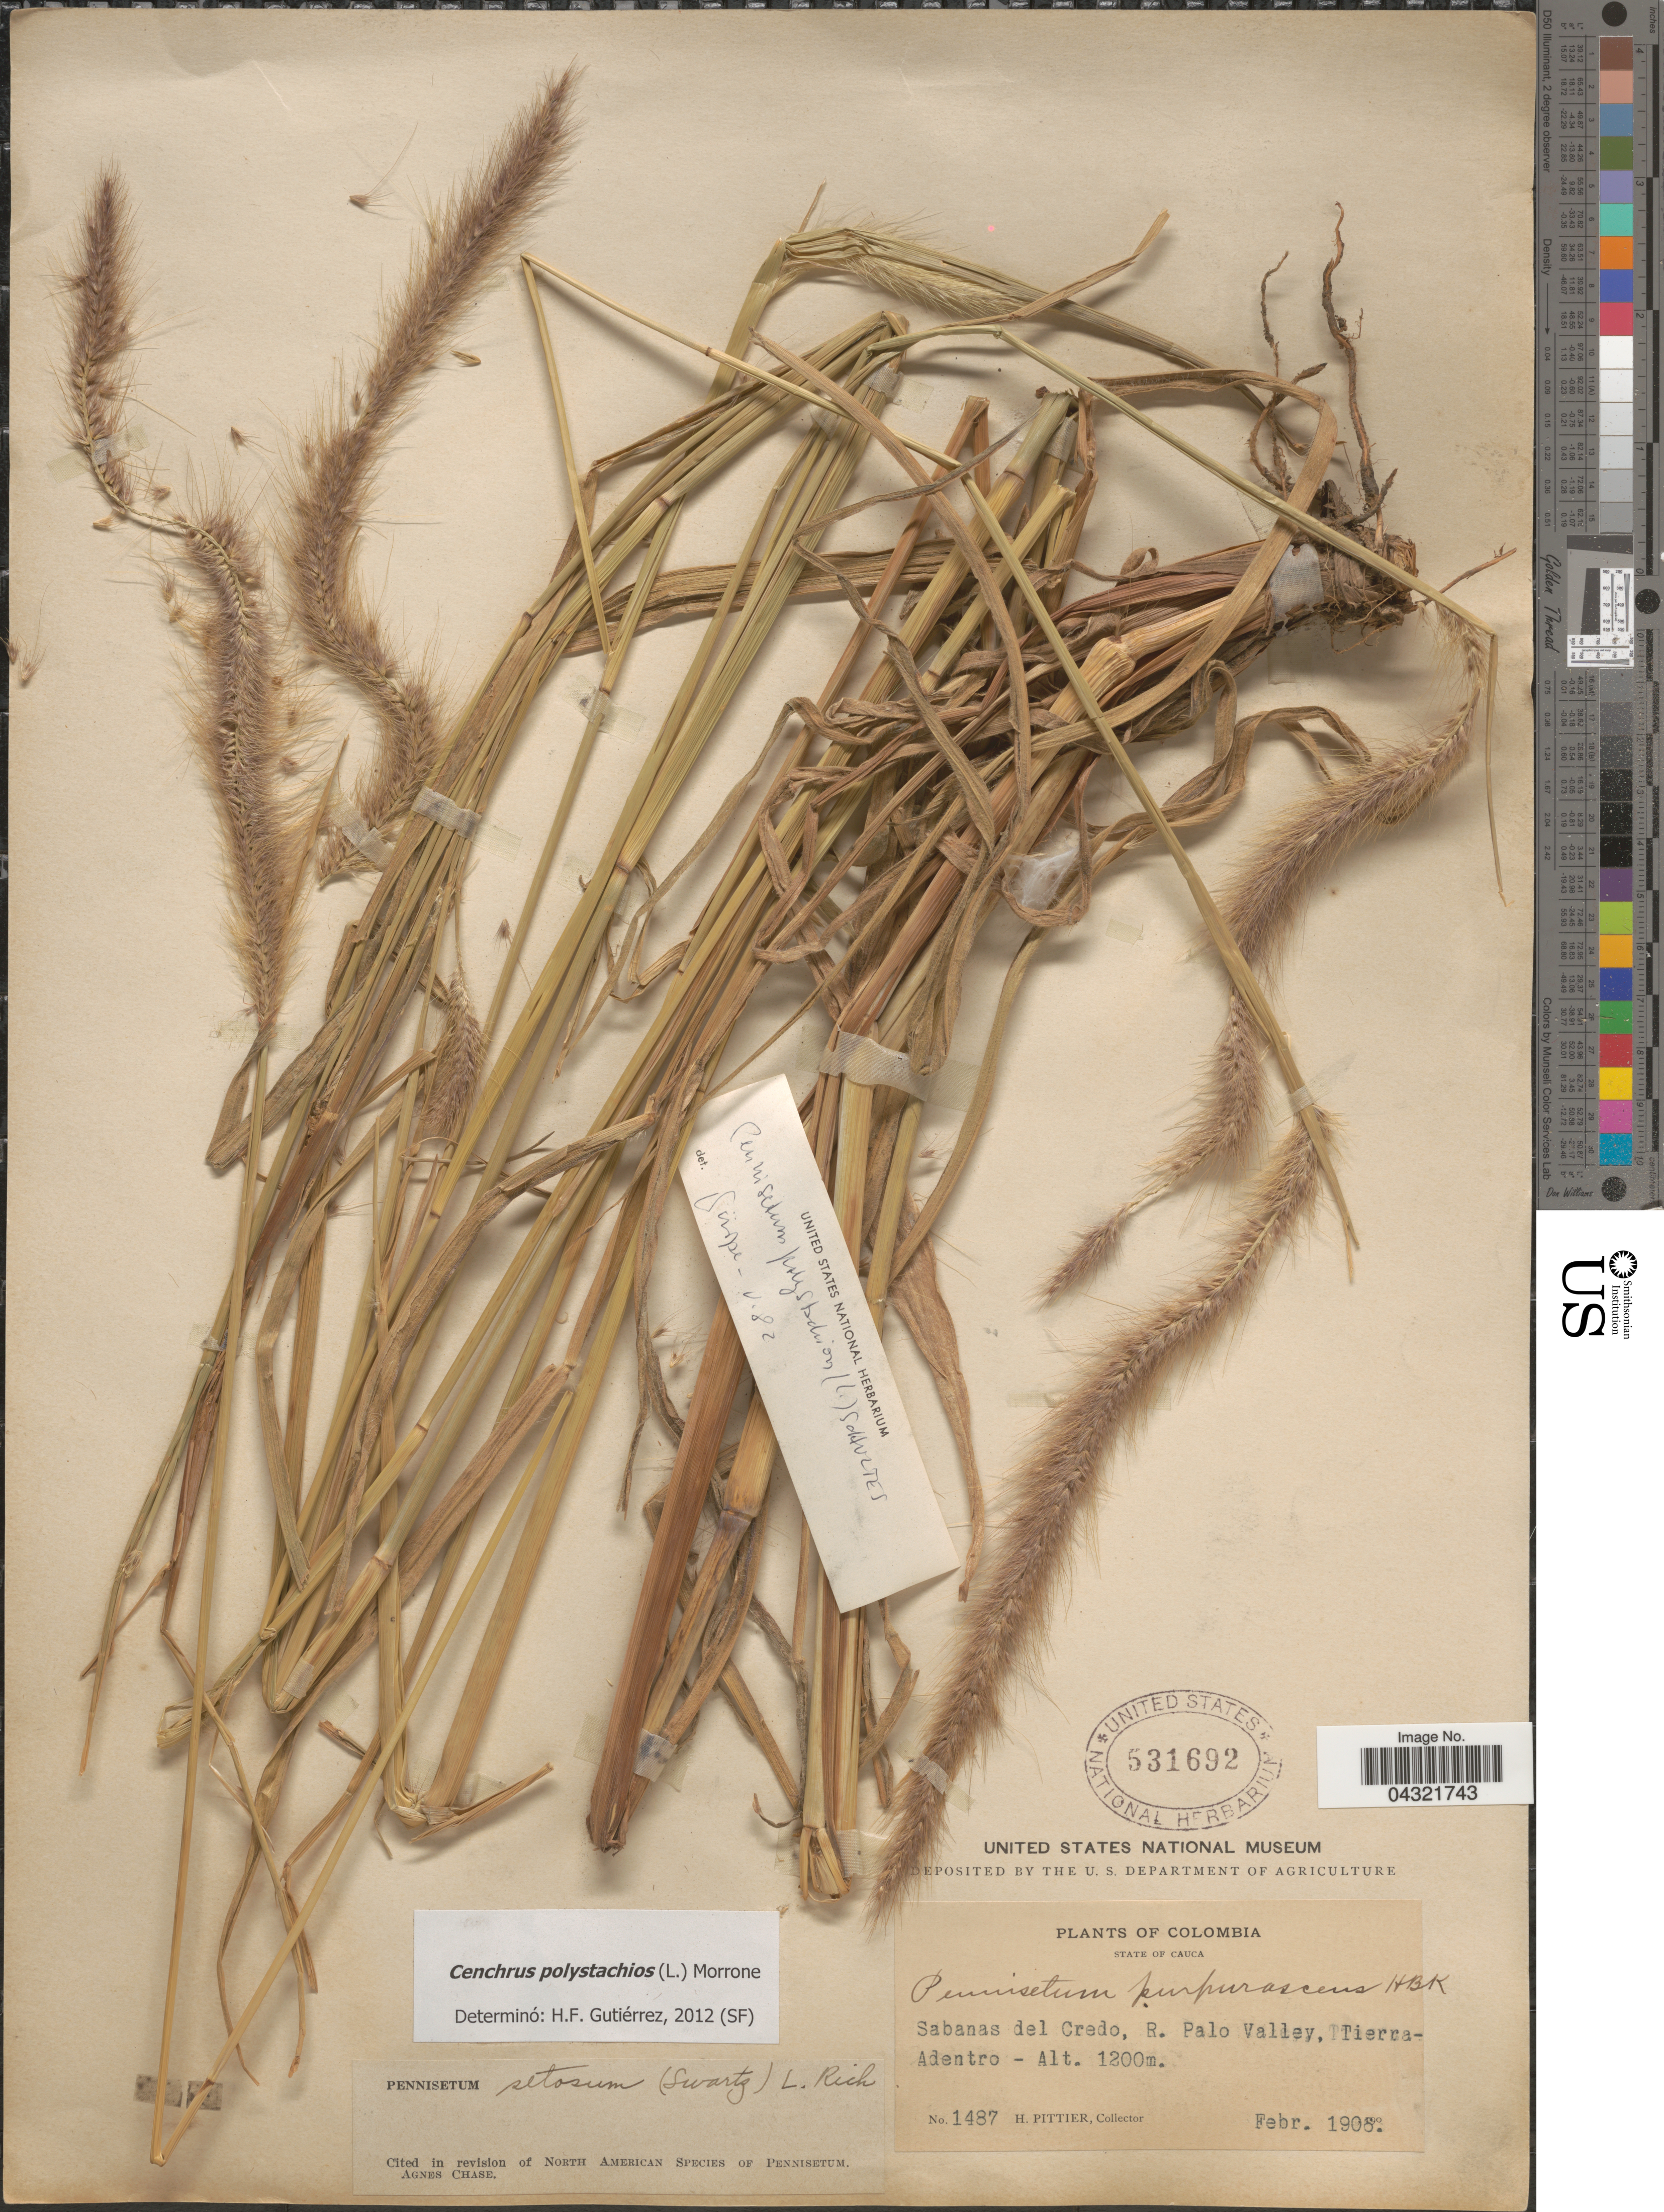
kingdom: Plantae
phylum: Tracheophyta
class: Liliopsida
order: Poales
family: Poaceae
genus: Cenchrus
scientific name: Cenchrus polystachios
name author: (L.) Morrone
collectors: H. F. Pittier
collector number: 1487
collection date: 1908-02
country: Colombia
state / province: Cauca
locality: Sabanas del Credo, R. Palo Valley, Tierra-Adentro.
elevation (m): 1200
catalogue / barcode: US 531692